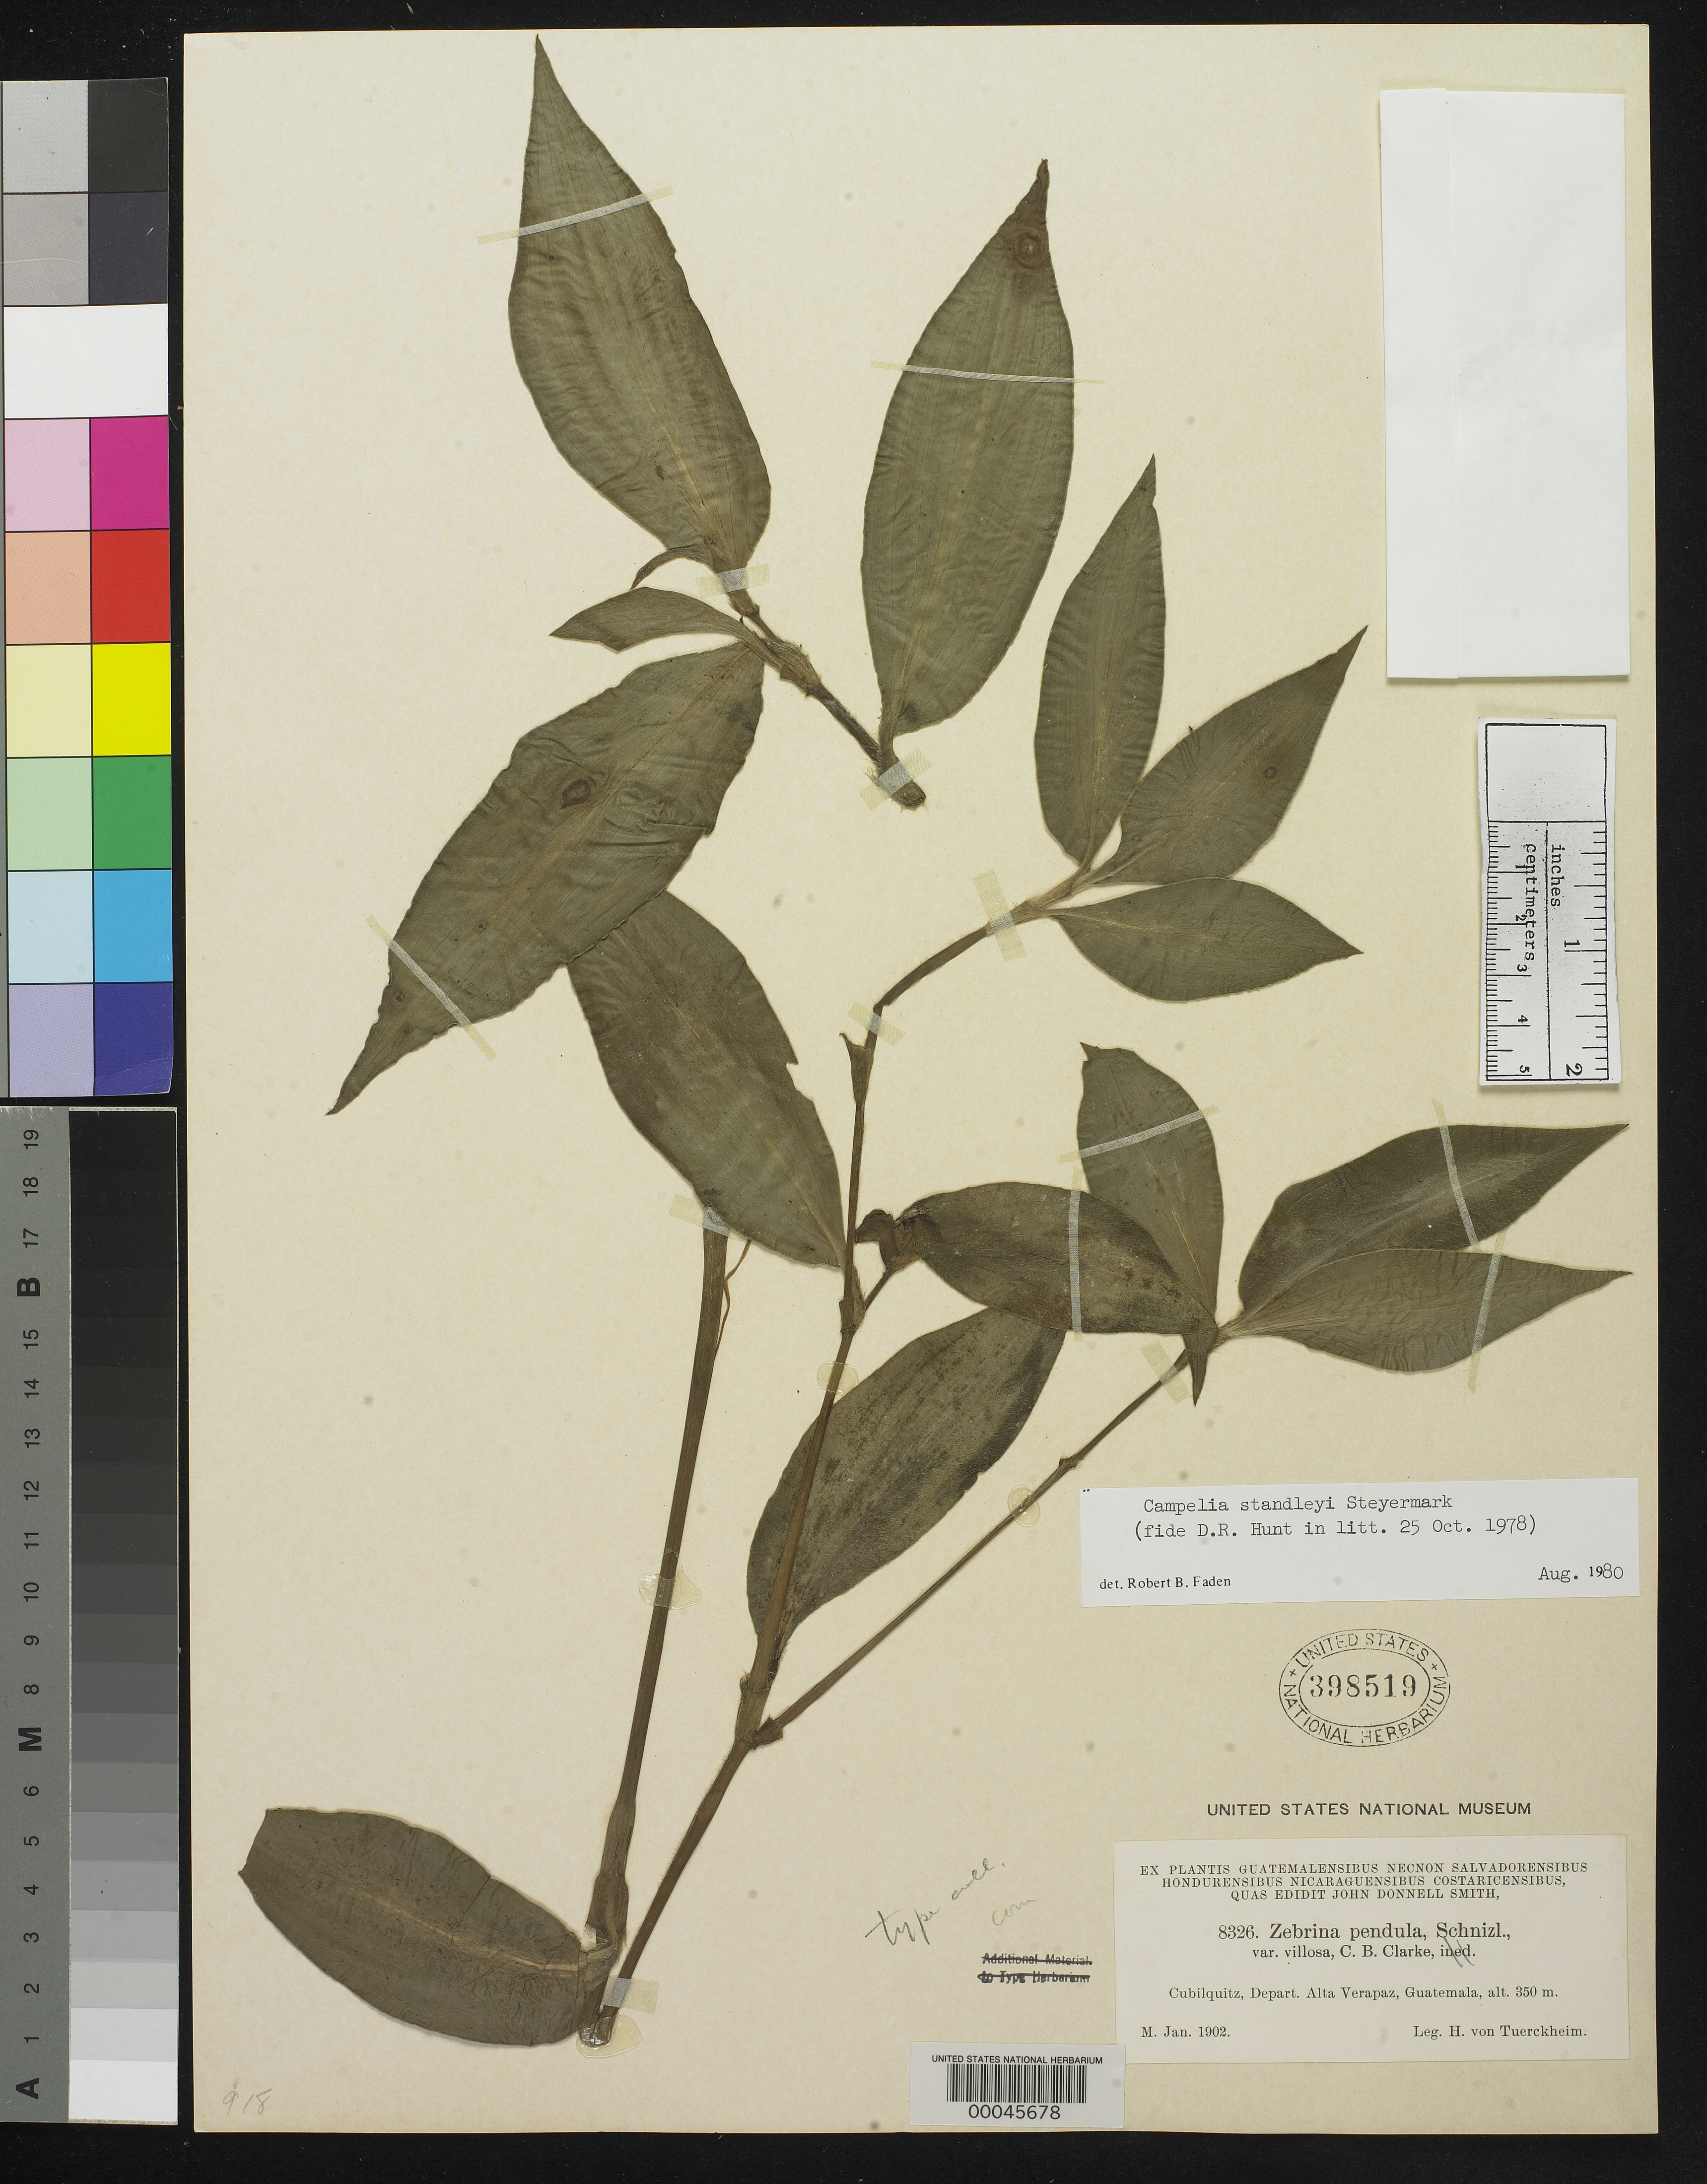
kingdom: Plantae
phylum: Tracheophyta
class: Liliopsida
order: Commelinales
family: Commelinaceae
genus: Zebrina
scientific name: Zebrina pendula var. villosa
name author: C.B. Clarke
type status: Isotype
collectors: H. von Türckheim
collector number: J.D.S. 8326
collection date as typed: Jan 1902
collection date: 1902-01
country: Guatemala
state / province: Alta Verapaz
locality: Cubilquitz.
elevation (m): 350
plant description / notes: According to Tropicos, =Tradescantia soconuscana Matuda.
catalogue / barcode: US 398519